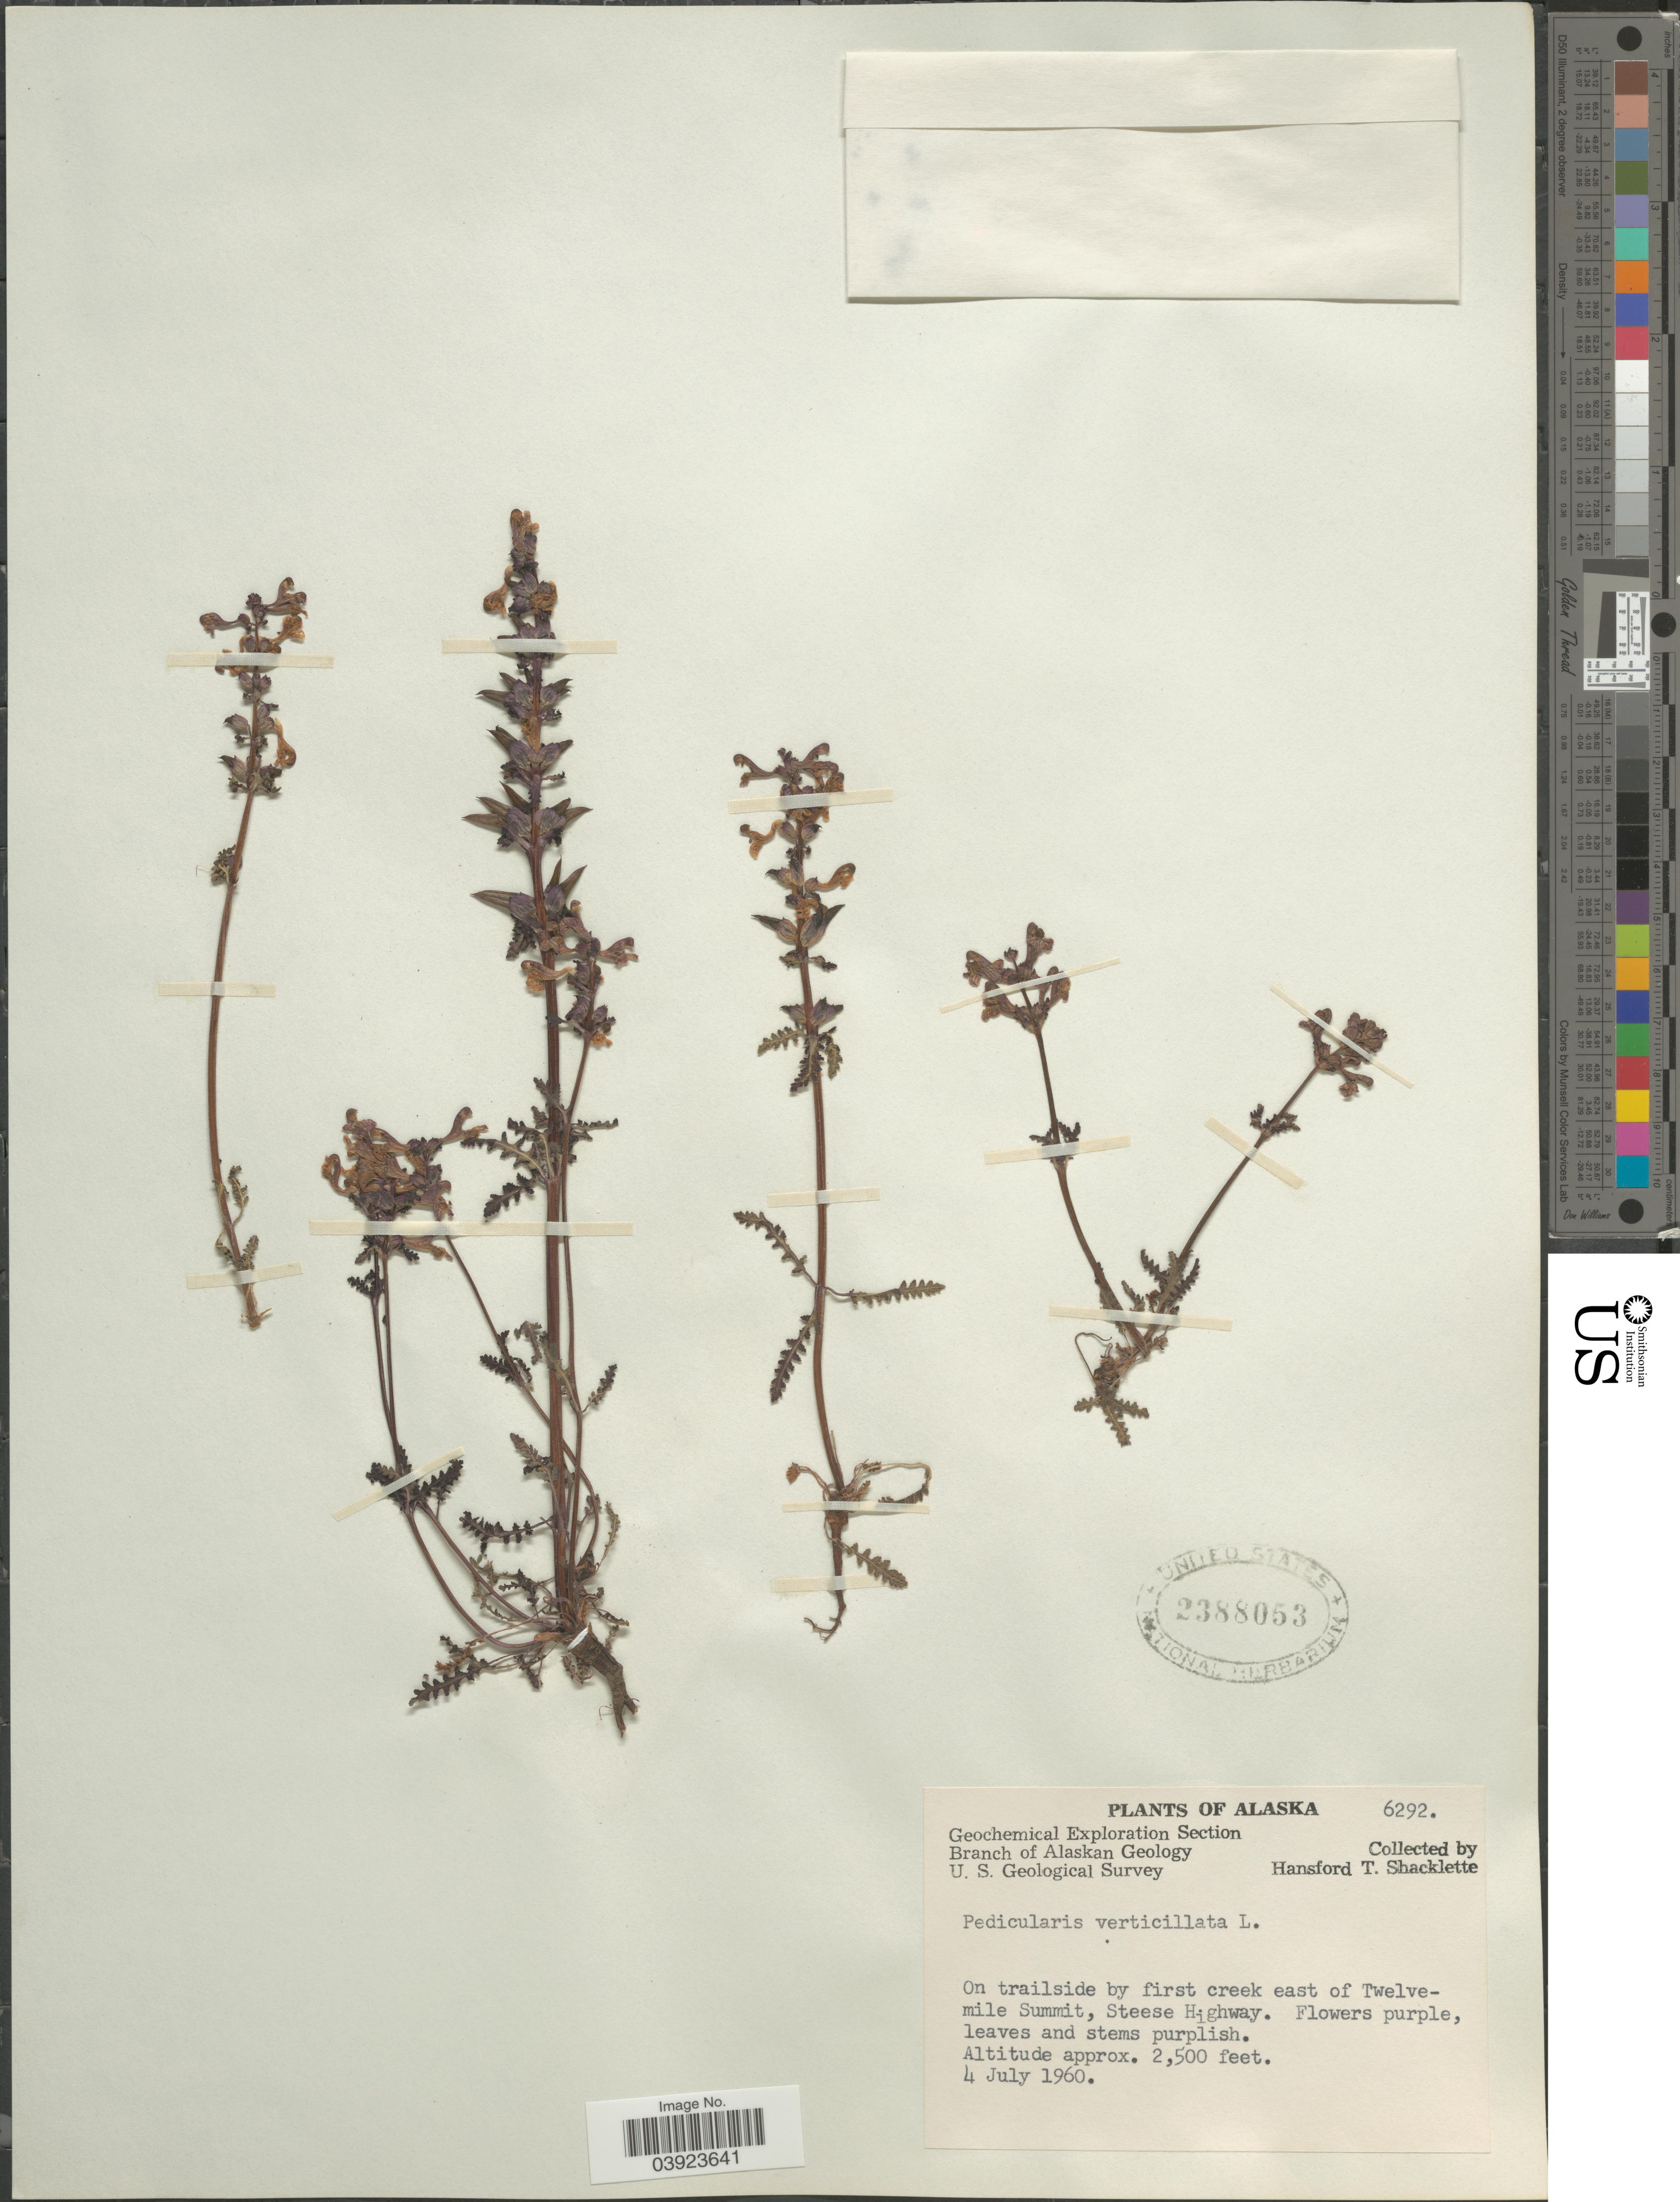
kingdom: Plantae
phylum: Tracheophyta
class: Magnoliopsida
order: Lamiales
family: Orobanchaceae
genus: Pedicularis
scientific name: Pedicularis verticillata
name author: L.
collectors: H. Shacklette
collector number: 6292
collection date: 1960-07-04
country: United States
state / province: Alaska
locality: On trailside by first creek east of Twelvemile Summit, Steese Highway.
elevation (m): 762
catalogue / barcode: US 2388053